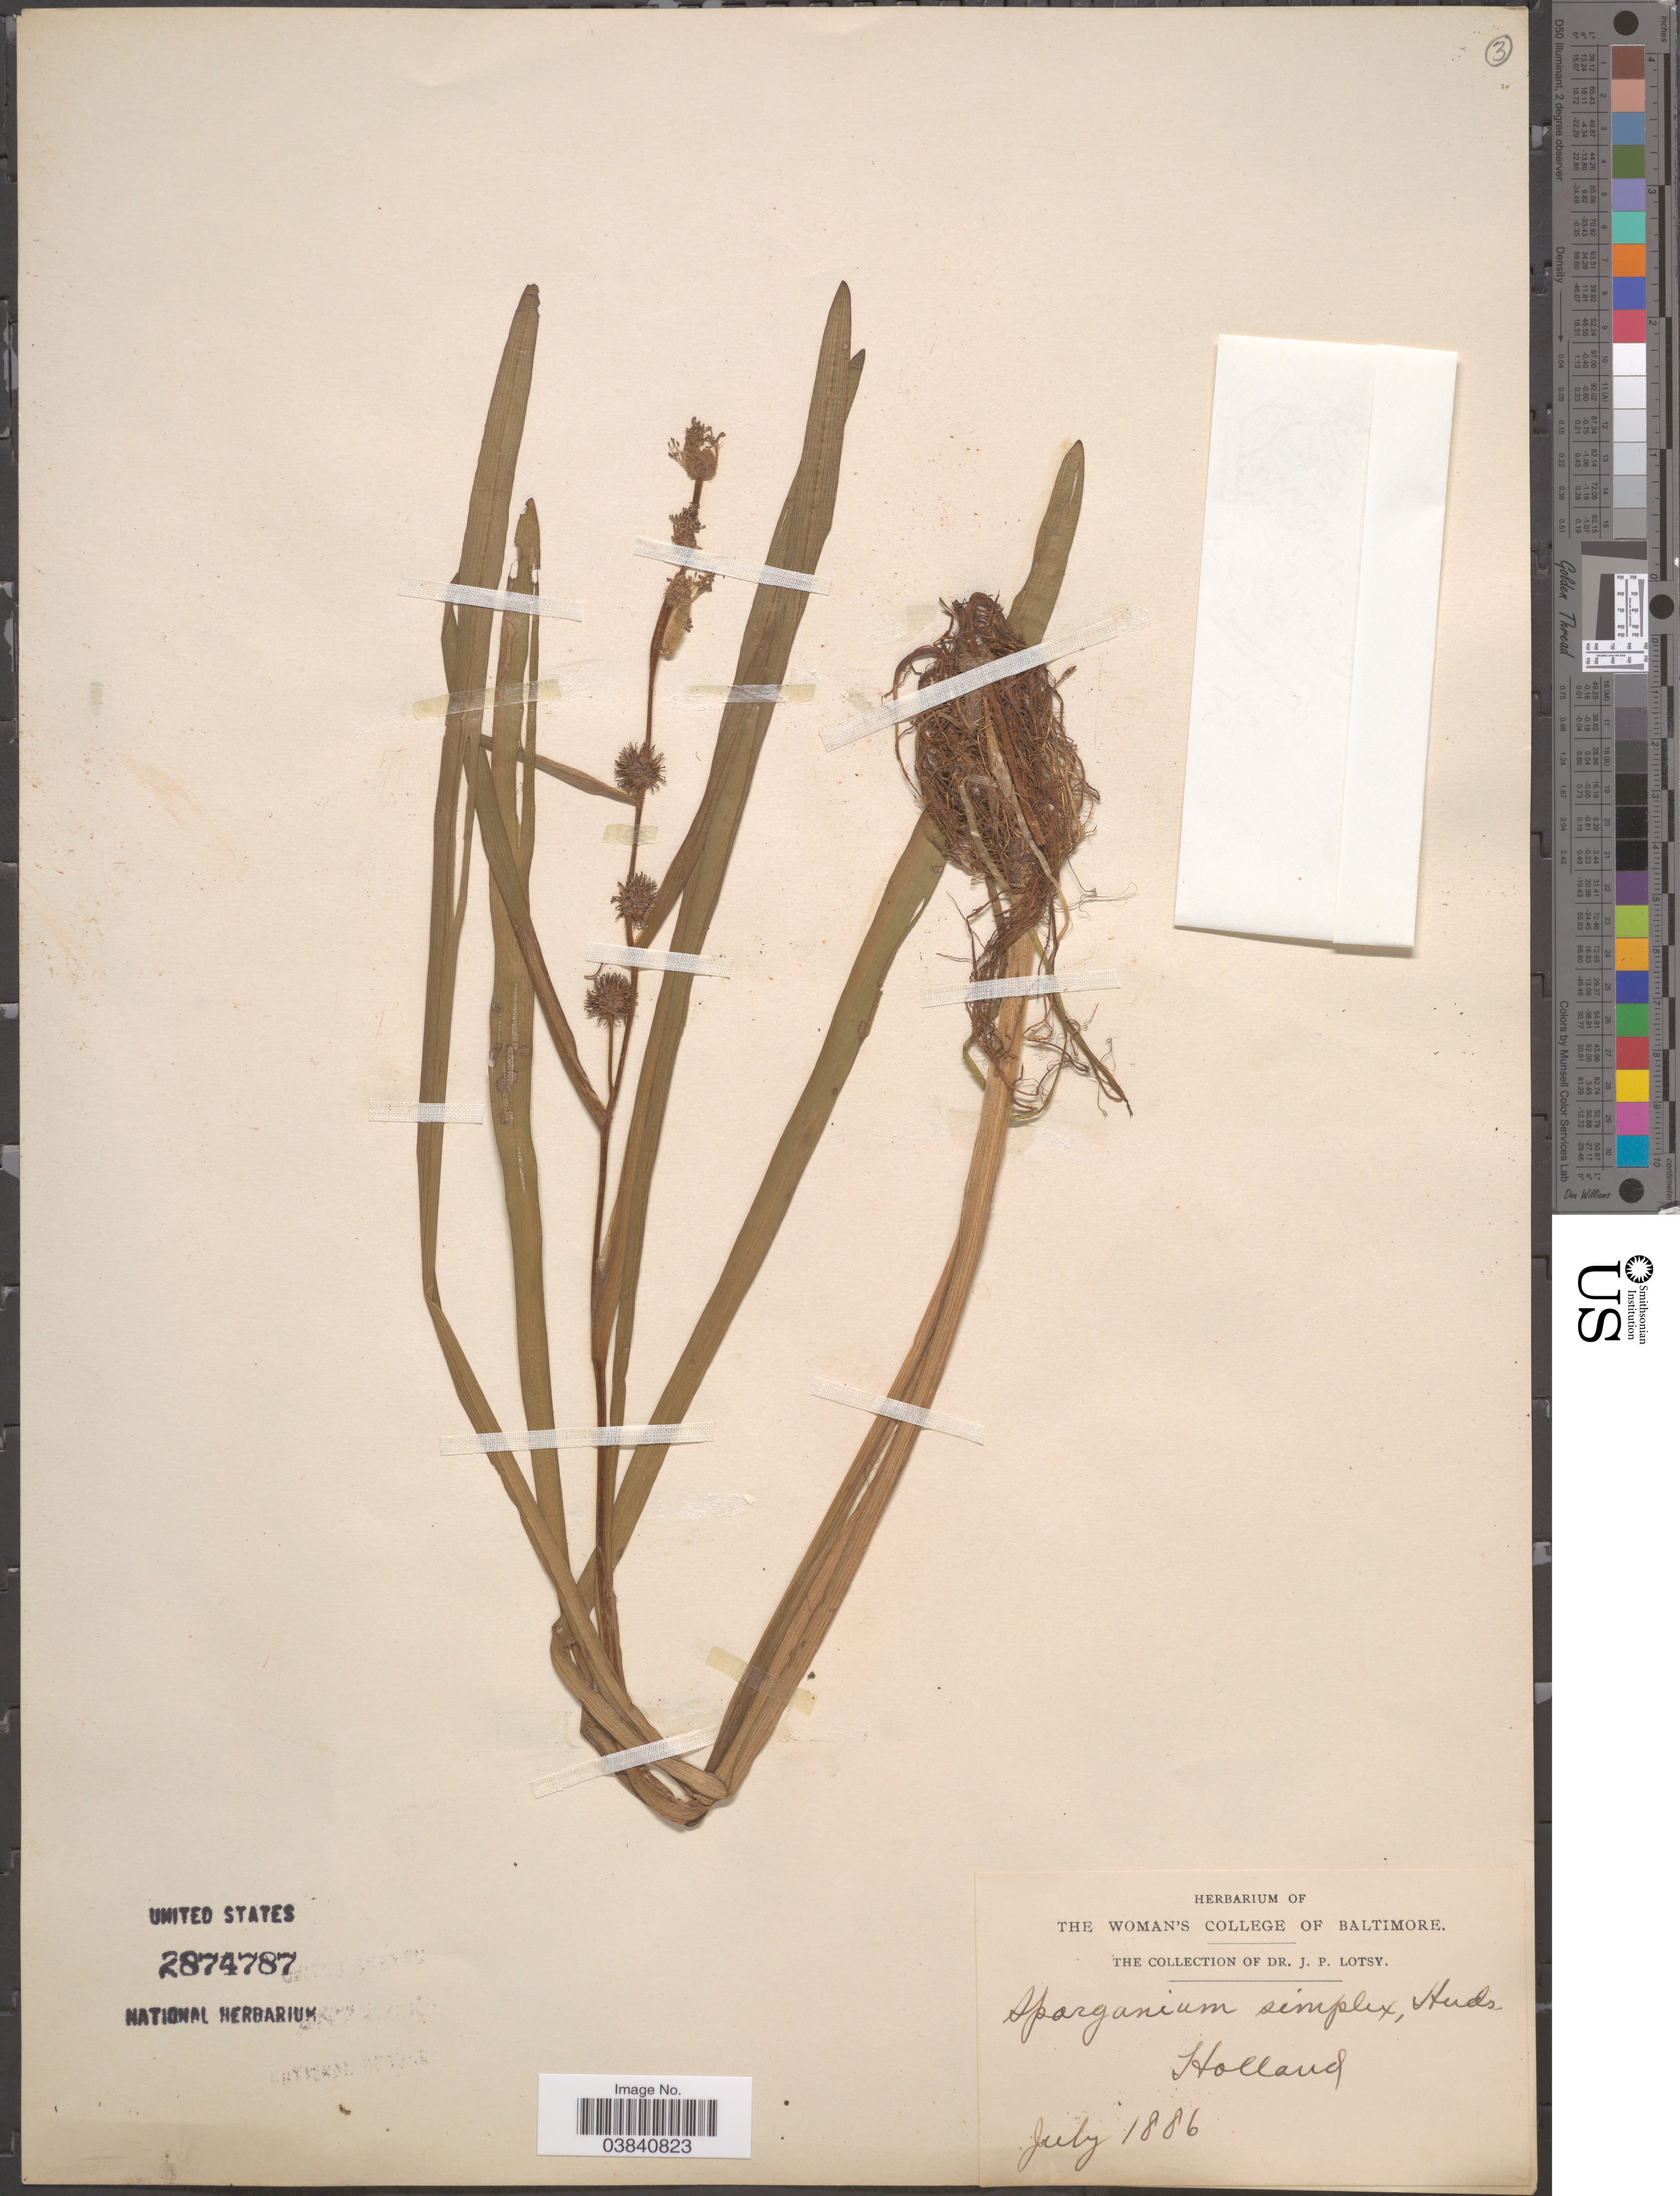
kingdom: Plantae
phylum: Tracheophyta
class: Liliopsida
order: Poales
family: Typhaceae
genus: Sparganium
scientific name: Sparganium simplex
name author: Huds.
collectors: J. Lotsy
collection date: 1886-07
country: Netherlands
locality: Holland.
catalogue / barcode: US 2874787